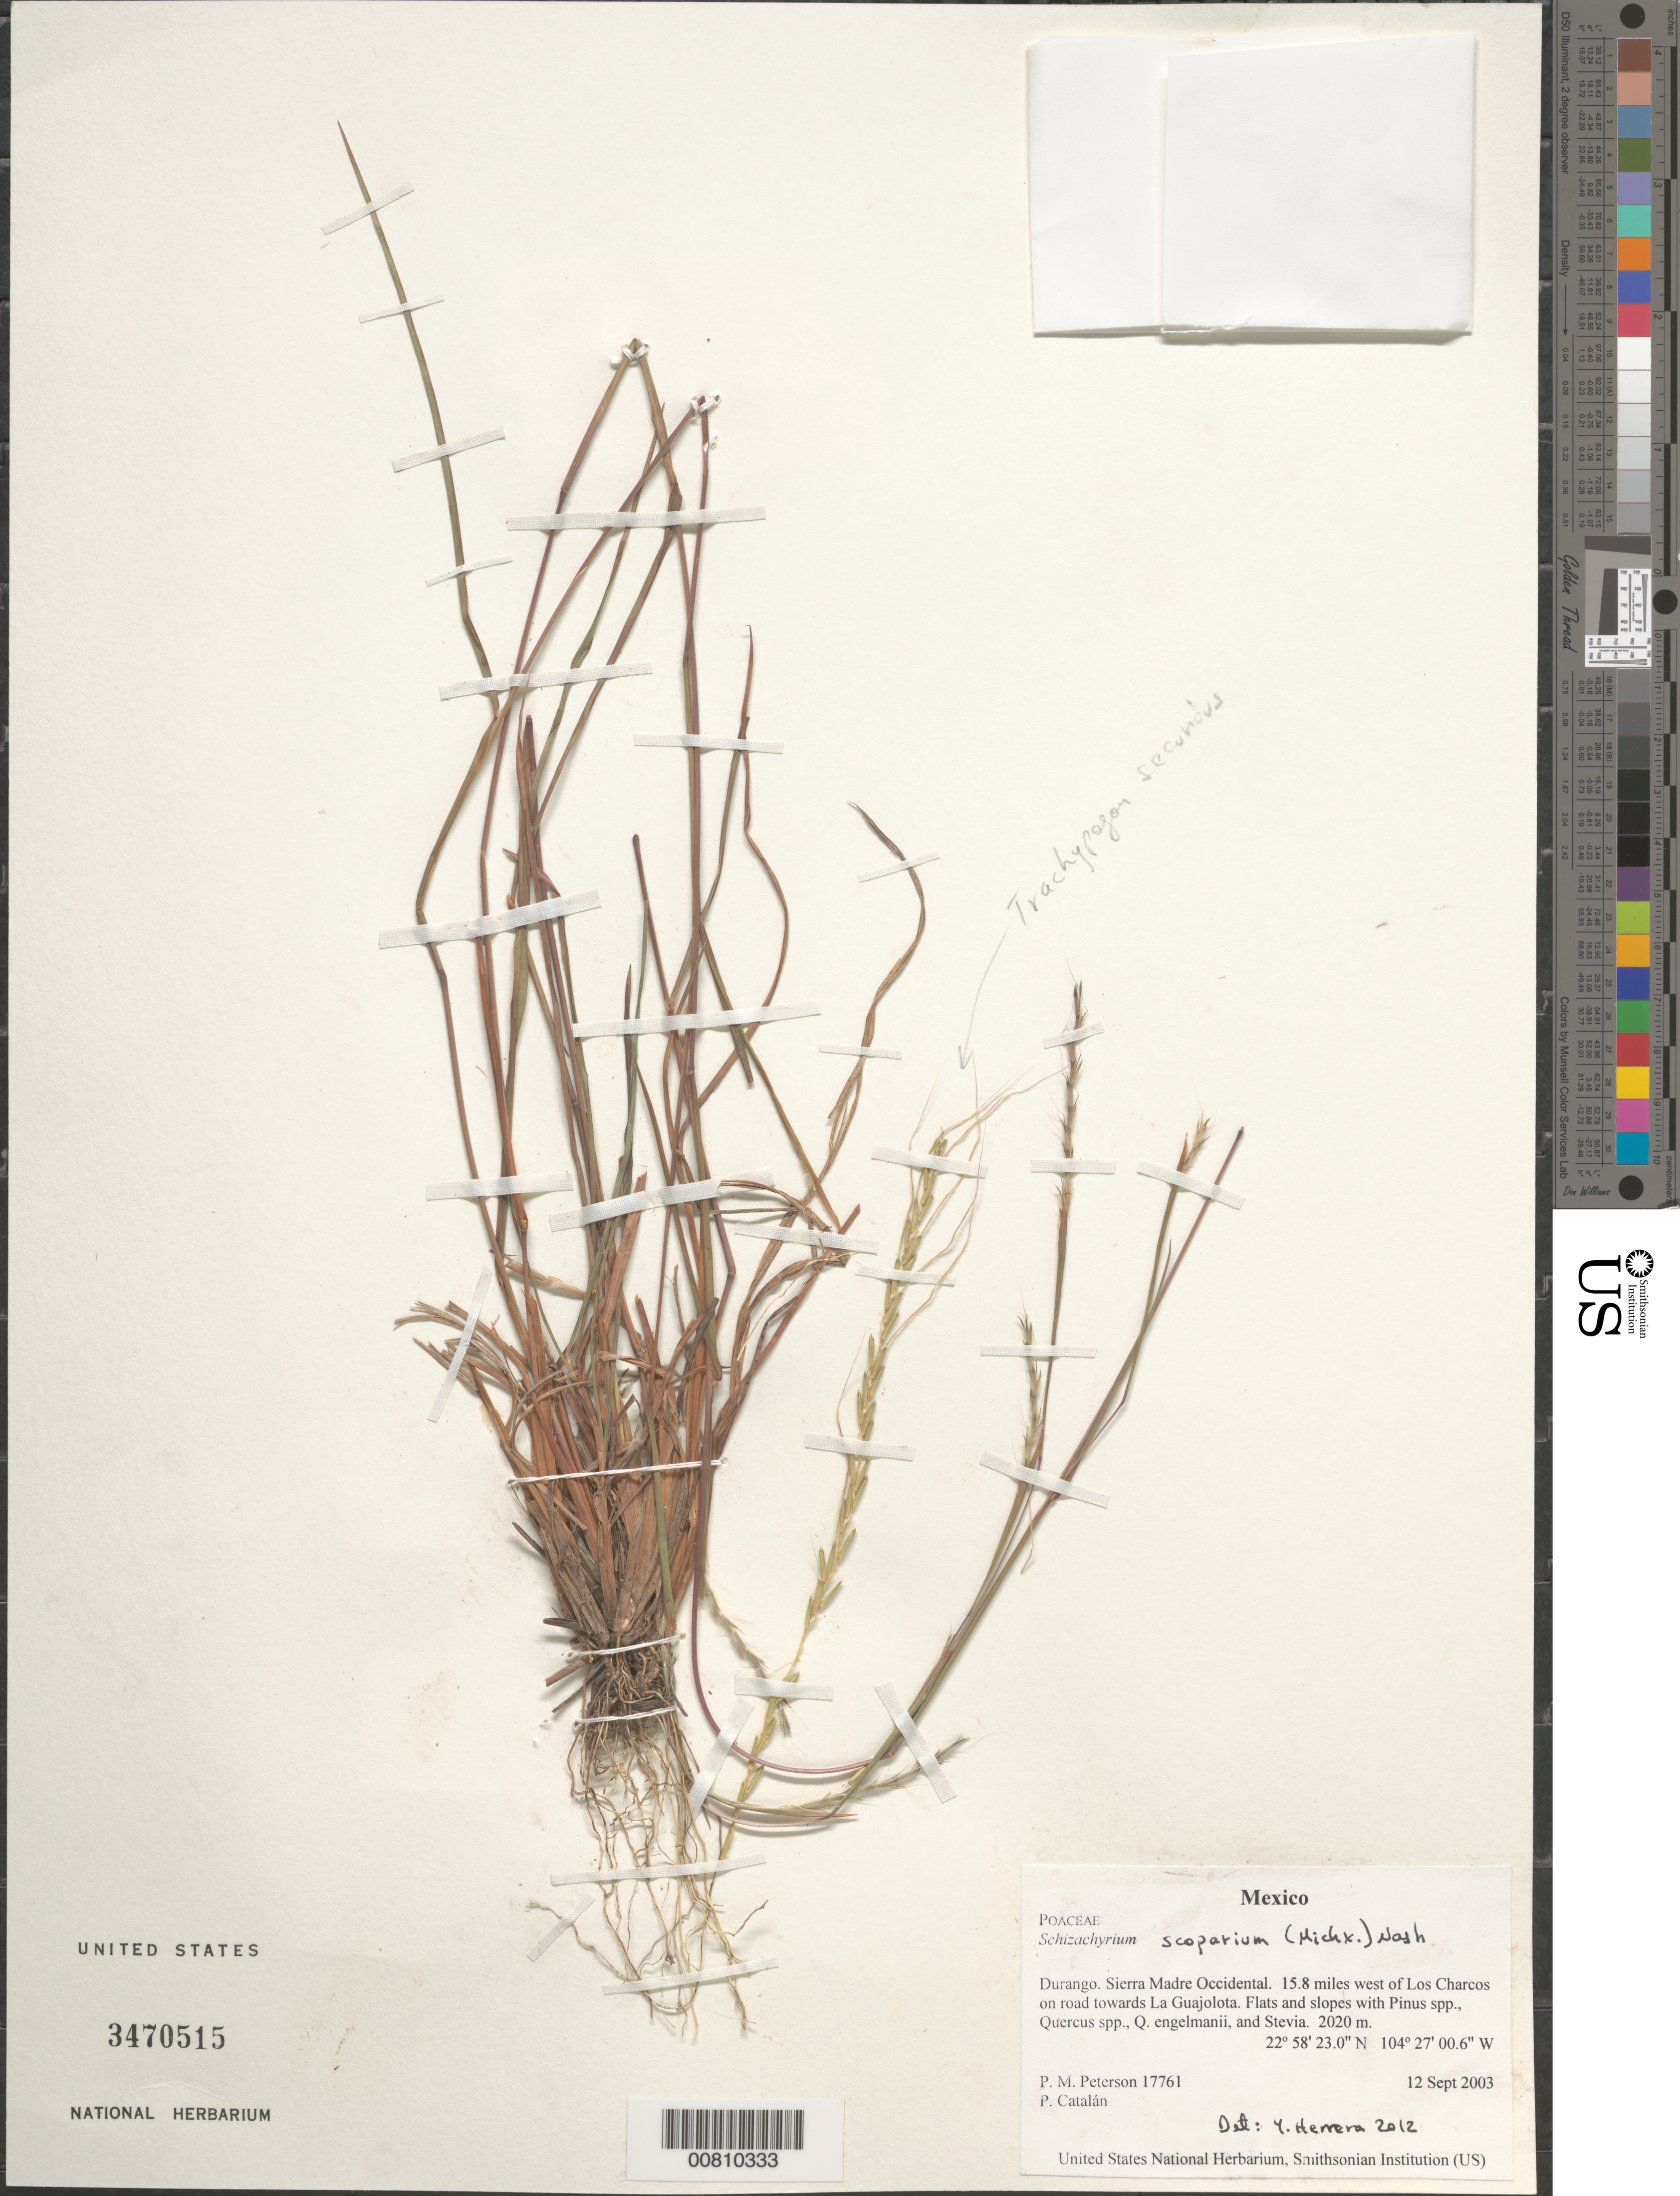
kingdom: Plantae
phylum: Tracheophyta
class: Liliopsida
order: Poales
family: Poaceae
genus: Schizachyrium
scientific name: Schizachyrium scoparium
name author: (Michx.) Nash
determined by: Herrera Arrieta, Y., (CIIDIR), Instituto Politecnico Nacional (MEXICO)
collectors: P. M. Peterson & F. Sánchez Alvarado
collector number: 17761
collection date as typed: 12 Sep 2003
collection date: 2003-09-12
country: Mexico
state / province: Durango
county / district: Sierra Madre Occidental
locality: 15.8 miles west of Los Charcos on road towards La Guajolota. Flats and slopes with Pinus spp., Quercus spp., Q. engelmanii, and Stevia.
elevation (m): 2020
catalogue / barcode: US 3470515